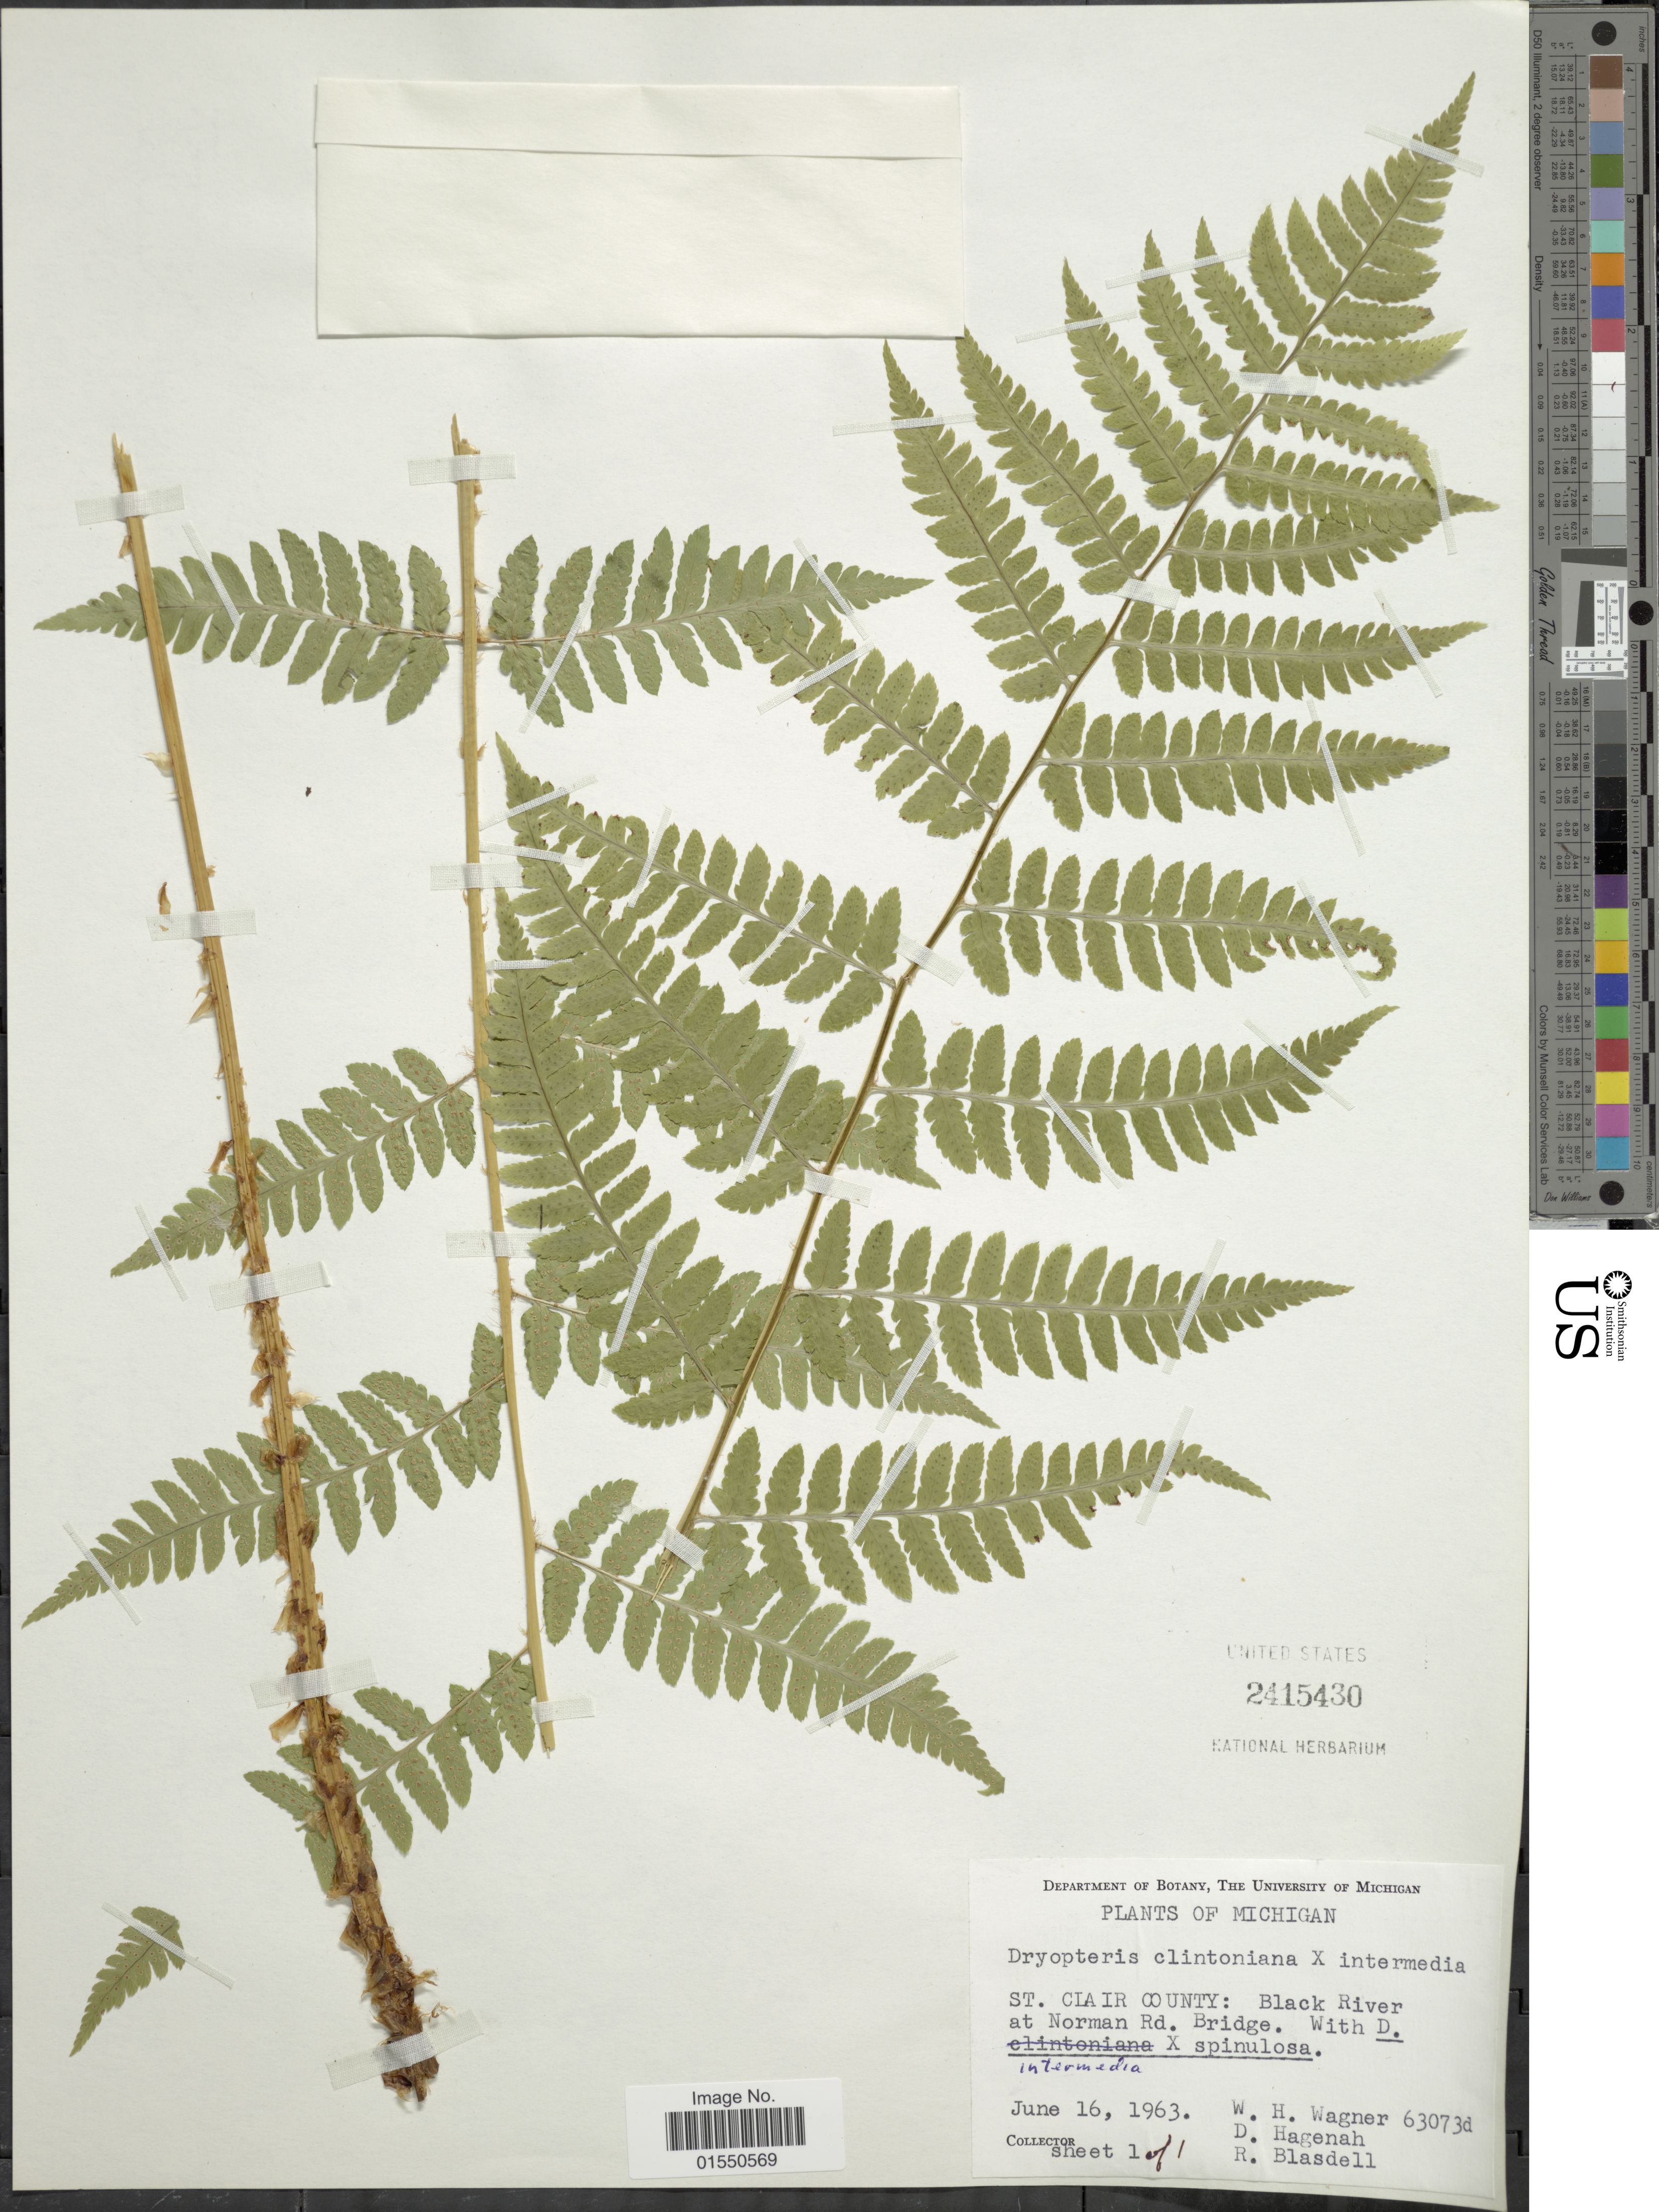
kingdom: Plantae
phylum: Tracheophyta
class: Polypodiopsida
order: Polypodiales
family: Dryopteridaceae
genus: Dryopteris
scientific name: Dryopteris x dowellii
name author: (Farw.) Wherry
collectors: W. H. Wagner, D. Hagenah & R. Blasdell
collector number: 63073d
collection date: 1963-06-16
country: United States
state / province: Michigan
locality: St. Clair County: Black River at Norman Rd. Bridge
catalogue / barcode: US 2415430